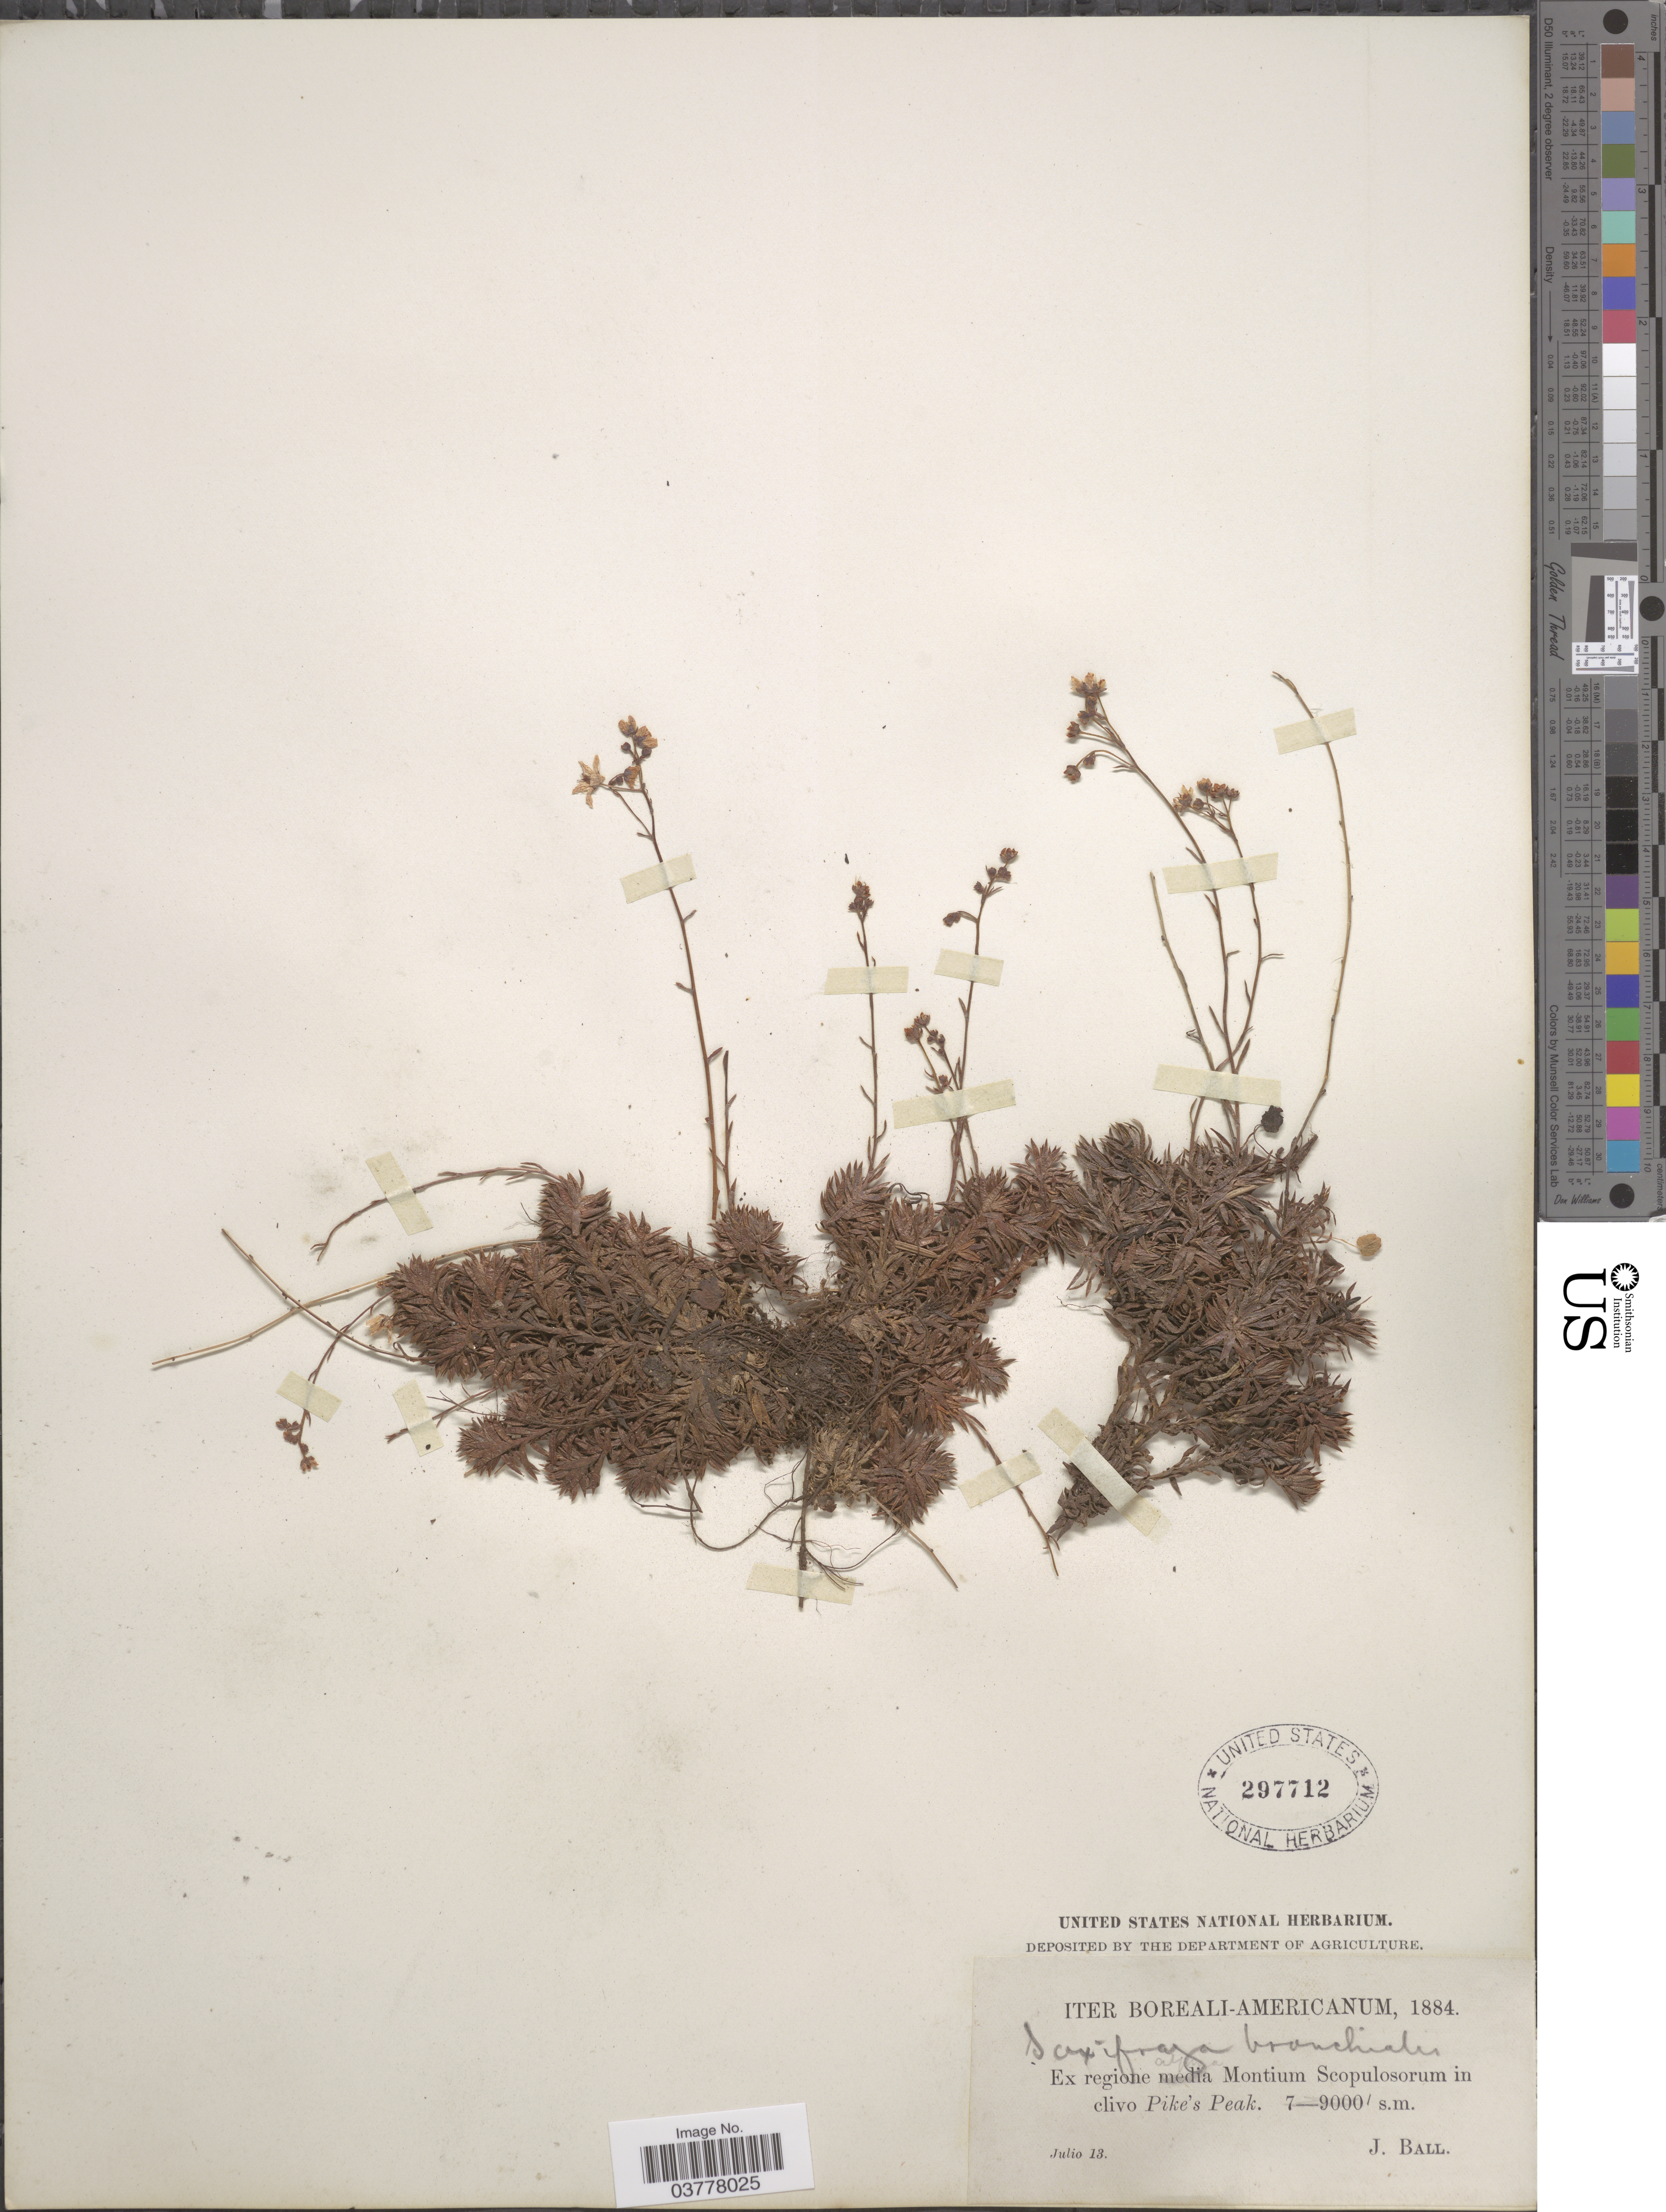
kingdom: Plantae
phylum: Tracheophyta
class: Magnoliopsida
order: Saxifragales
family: Saxifragaceae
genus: Saxifraga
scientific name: Saxifraga bronchialis subsp. austromontana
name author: (Wiegand) Piper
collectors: J. Ball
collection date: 1884-07-13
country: United States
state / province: Colorado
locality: Iter Boreali-Americanum. Ex regione media Montium Scopulosorum in clivo Pike's Peak.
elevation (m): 2134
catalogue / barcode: US 297712